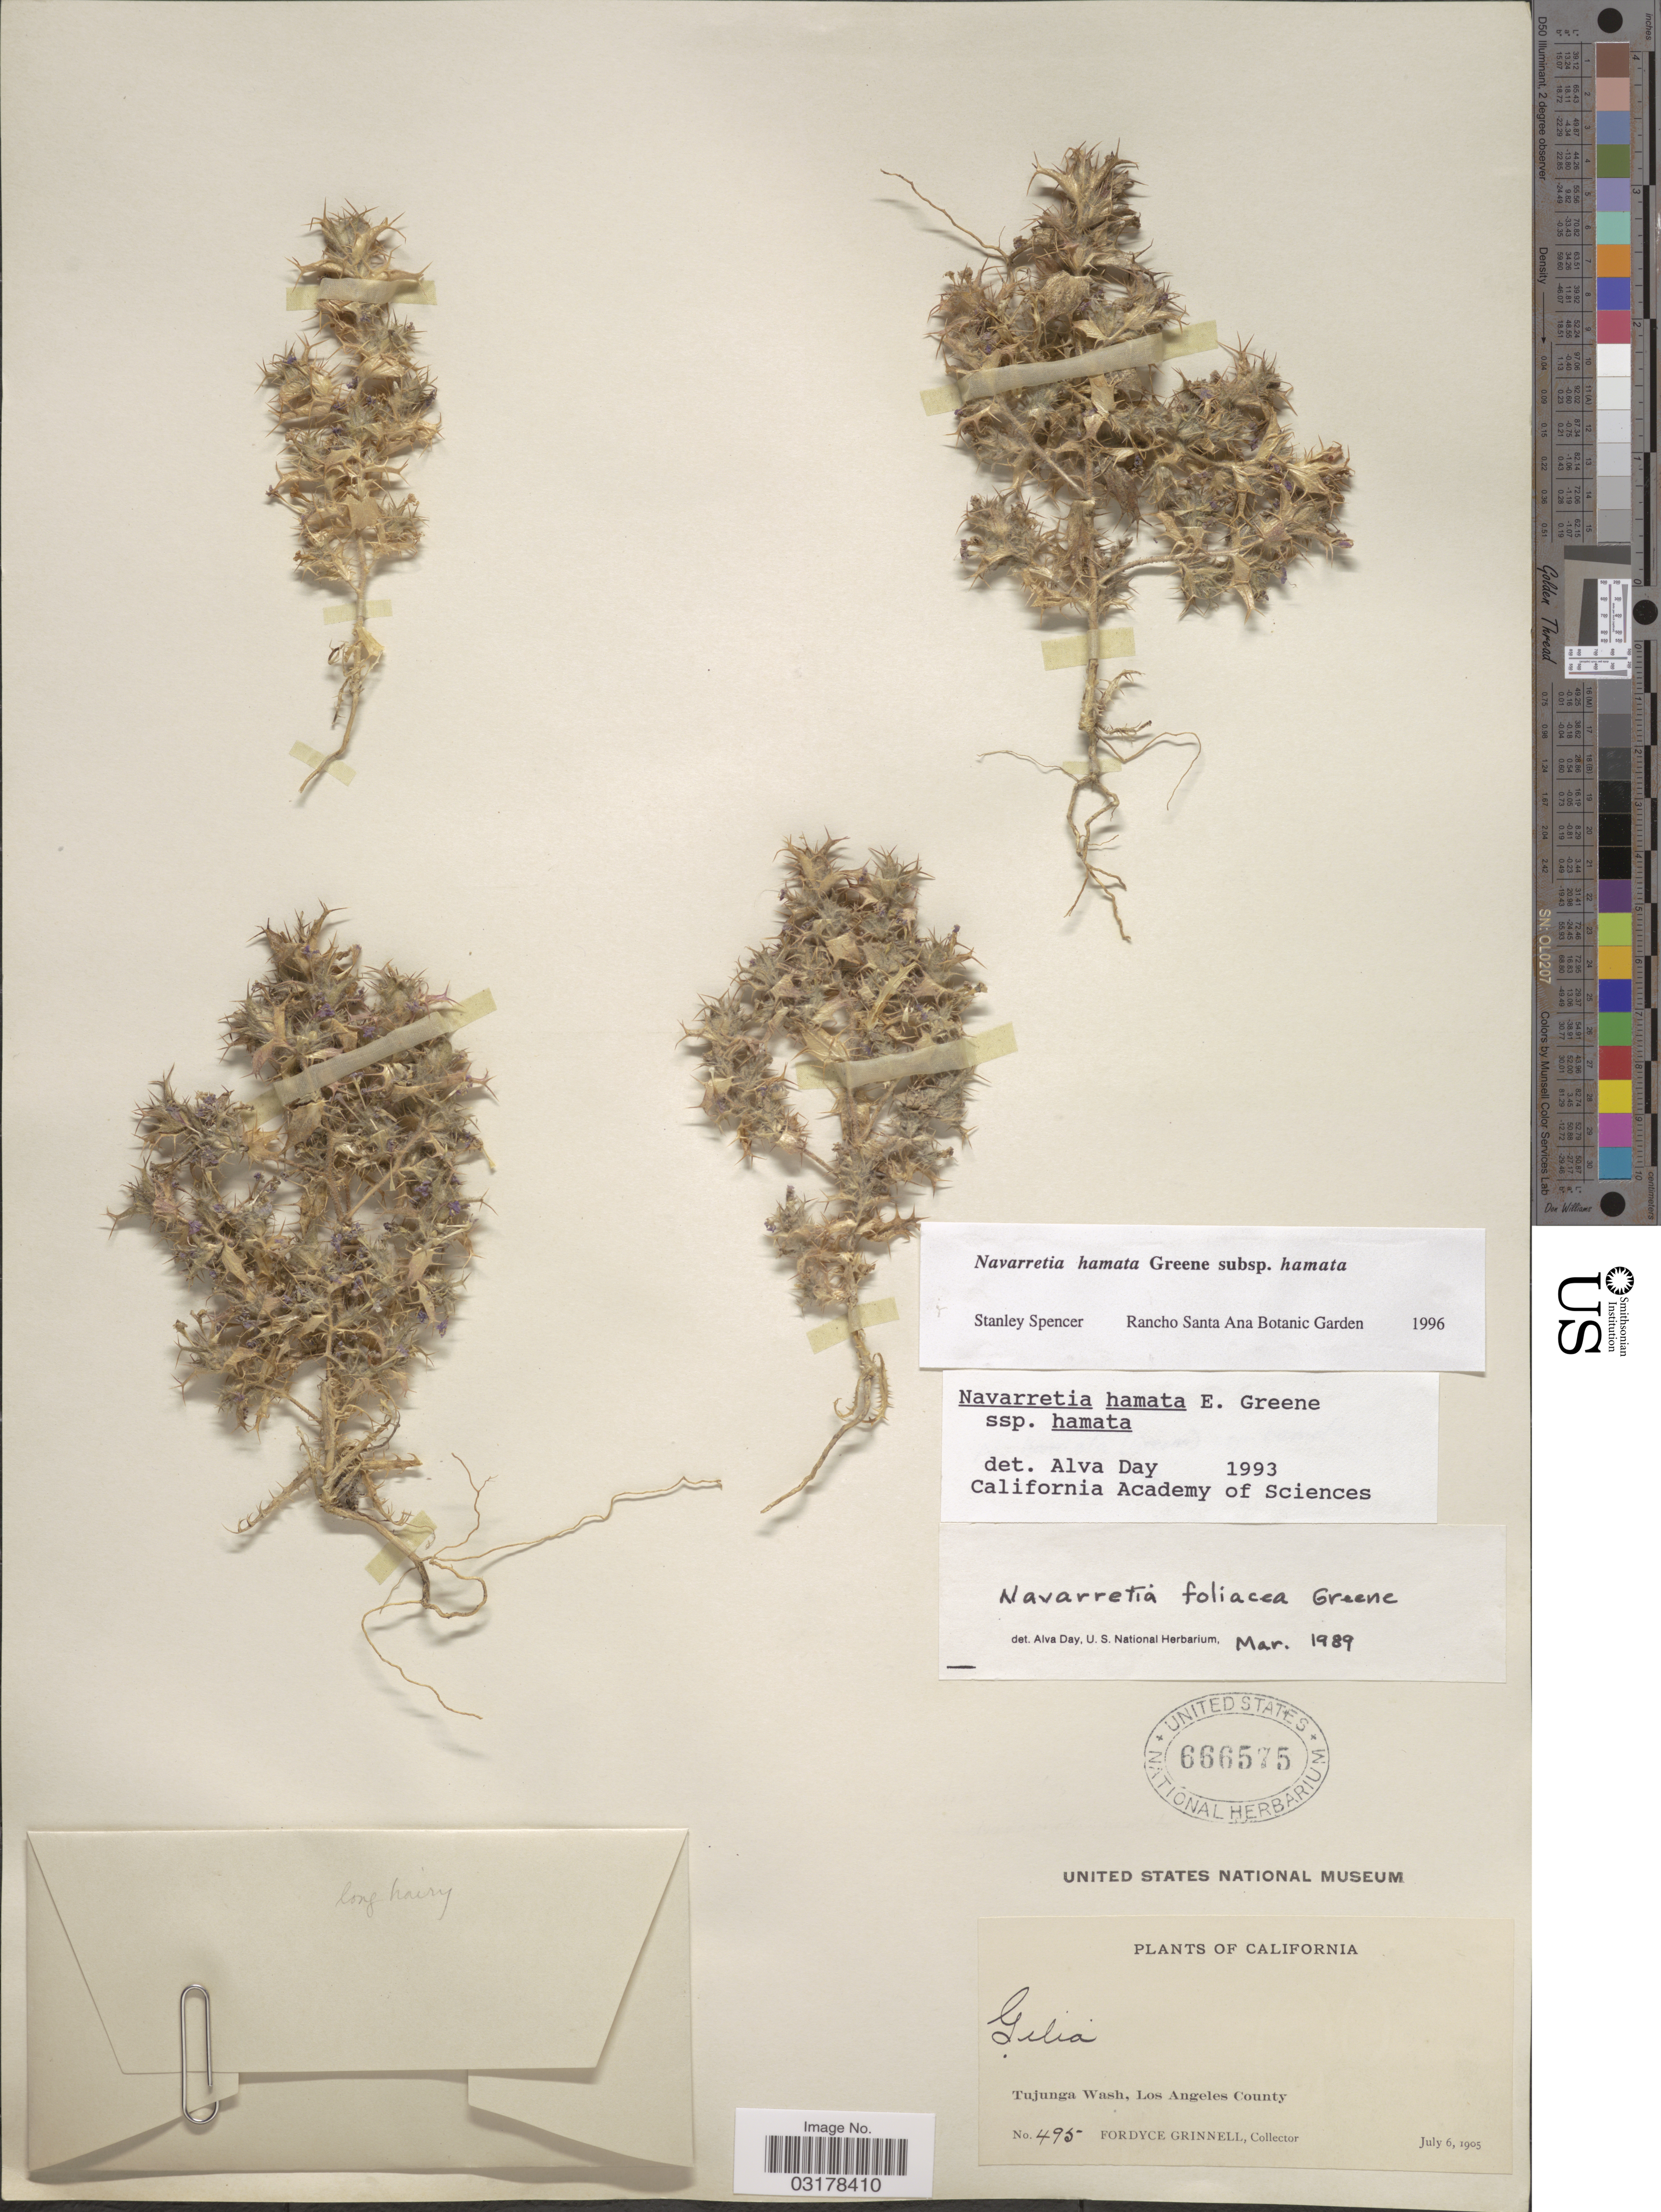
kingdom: Plantae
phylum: Tracheophyta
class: Magnoliopsida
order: Ericales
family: Polemoniaceae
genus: Navarretia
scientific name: Navarretia hamata var. hamata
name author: Greene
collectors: F. Grinnell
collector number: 495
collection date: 1905-07-06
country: United States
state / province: California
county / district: Los Angeles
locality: Tujunga Wash, Los Angeles County.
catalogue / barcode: US 666575